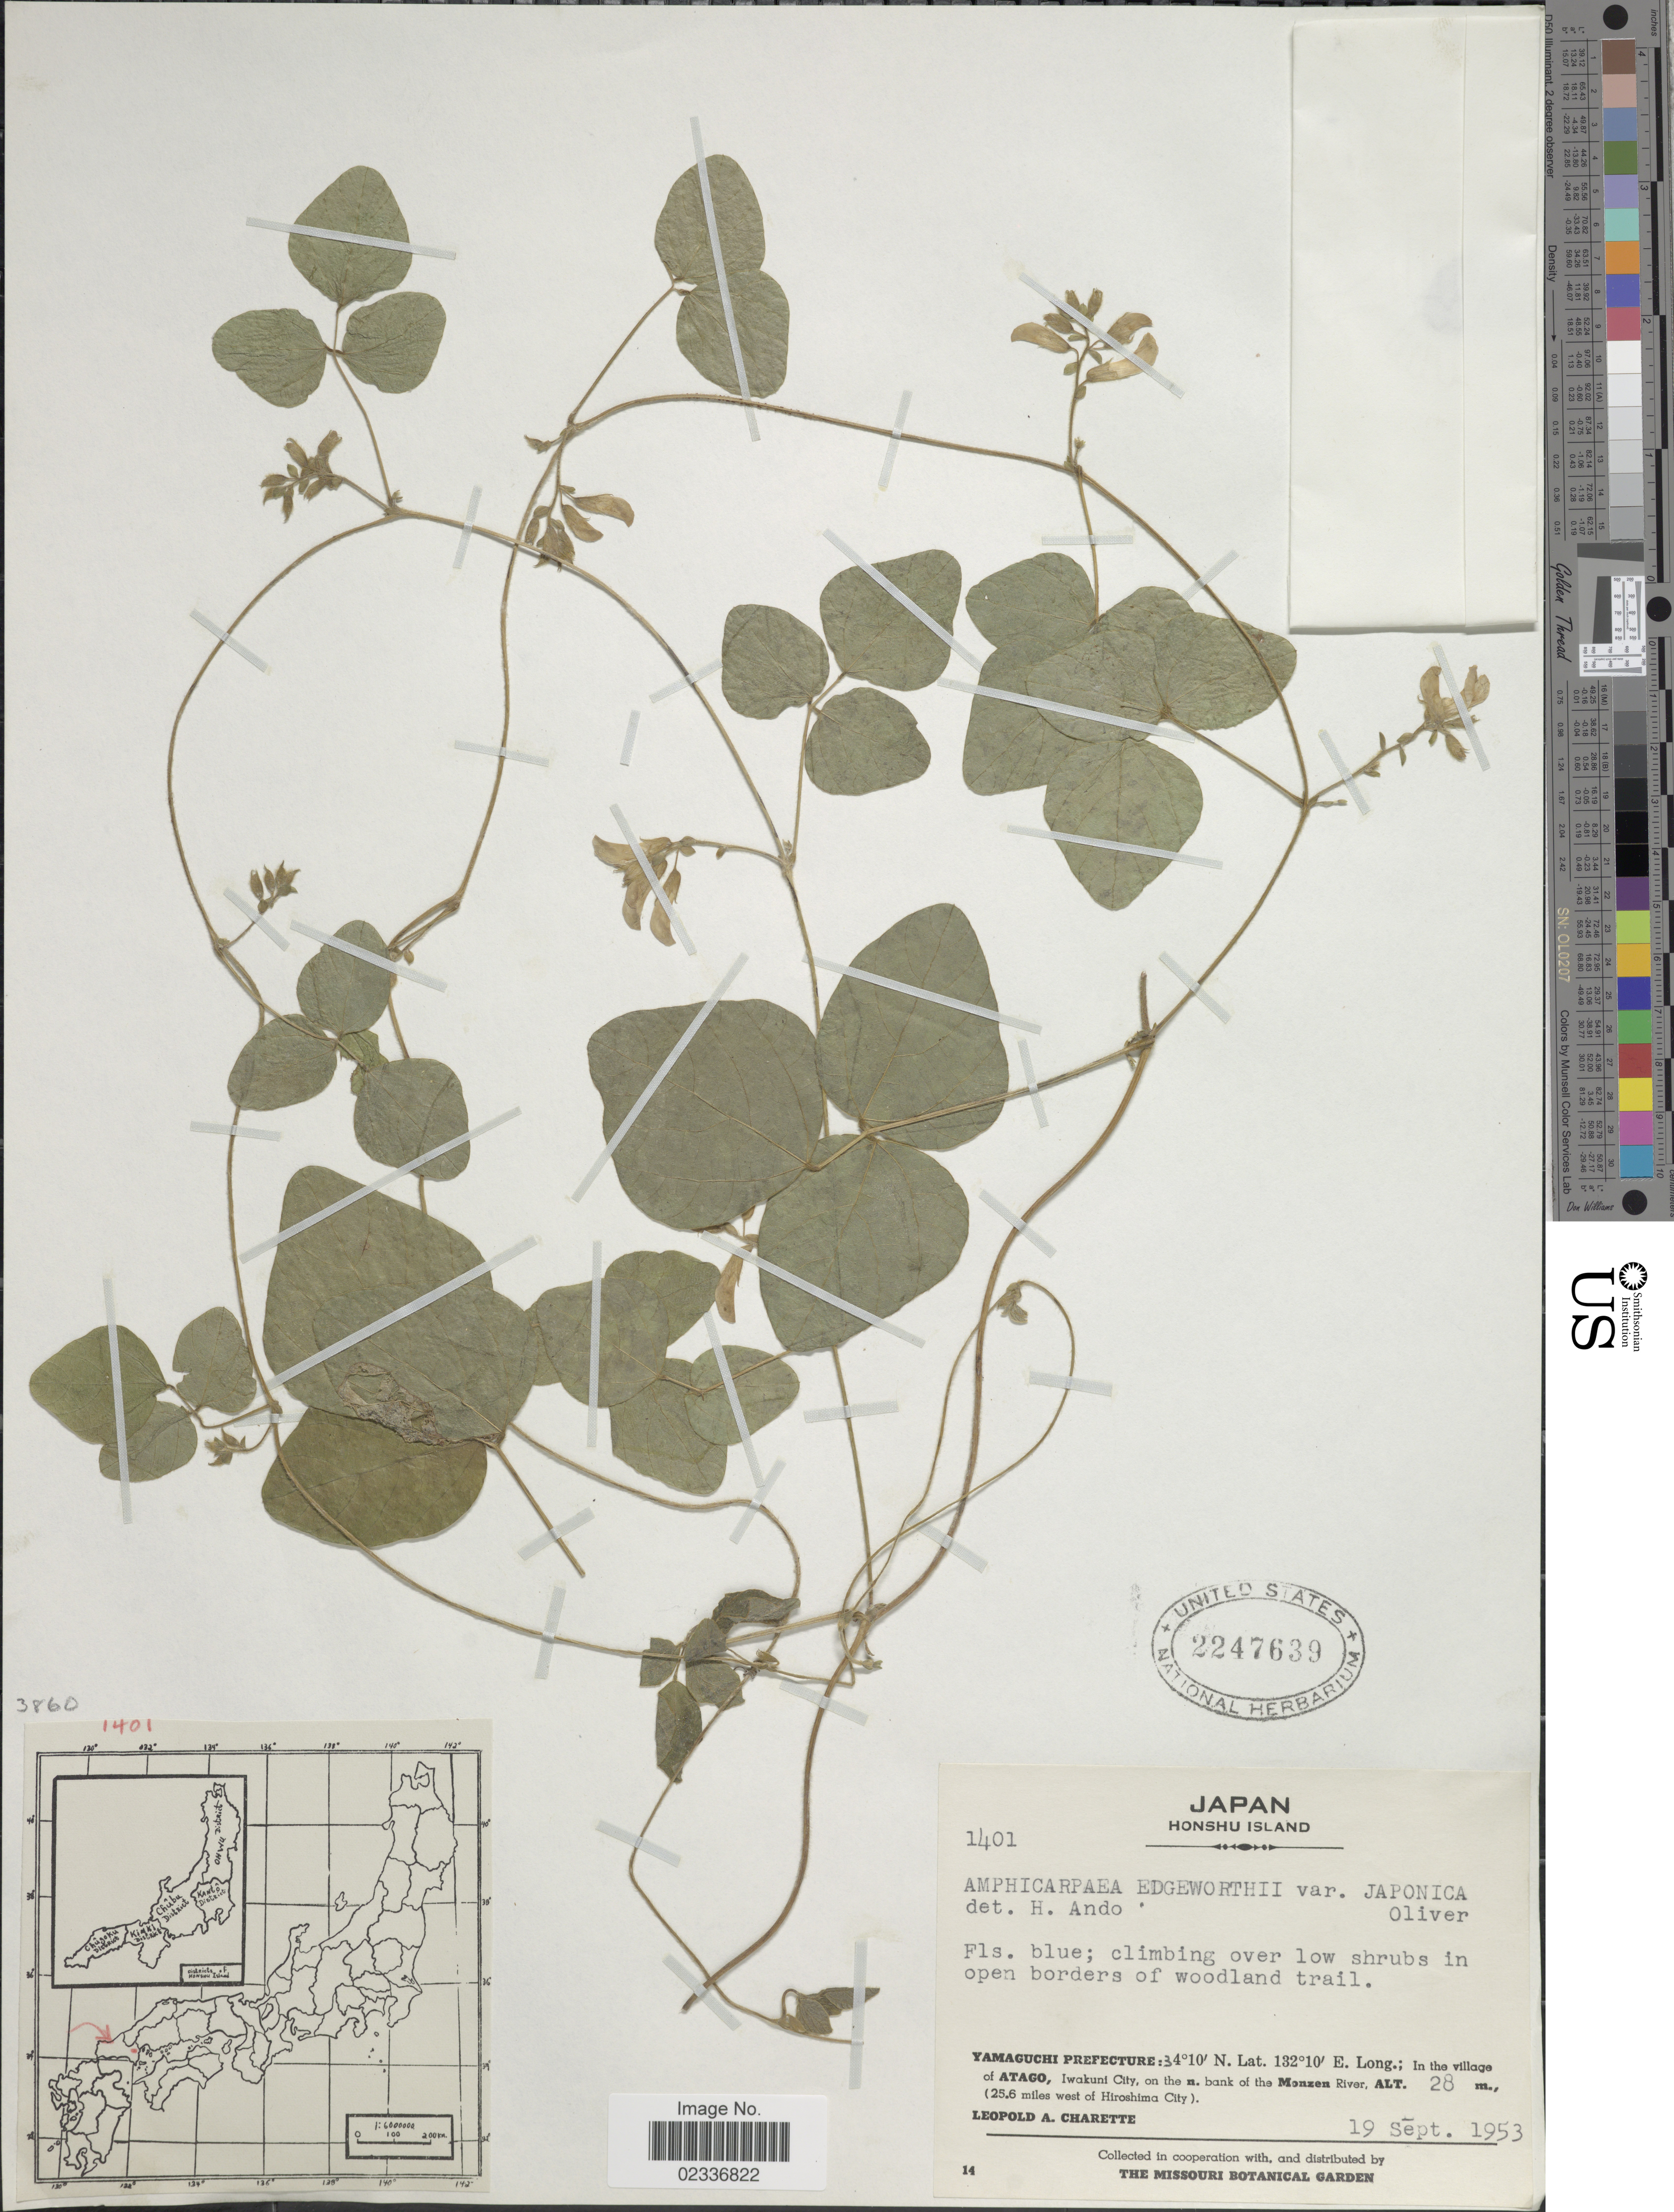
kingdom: Plantae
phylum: Tracheophyta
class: Magnoliopsida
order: Fabales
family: Fabaceae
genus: Amphicarpaea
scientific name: Amphicarpaea edgeworthii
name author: Benth.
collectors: L. A. Charette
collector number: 1401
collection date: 1953-09-19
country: Japan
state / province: Yamaguti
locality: Honshu Island, Yamaguchi Prefecture, in the village of Atago, Iwakuni City, on the n. bank of the Monzen River, (25.6 miles west of Hiroshima City)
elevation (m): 28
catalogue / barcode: US 2247639